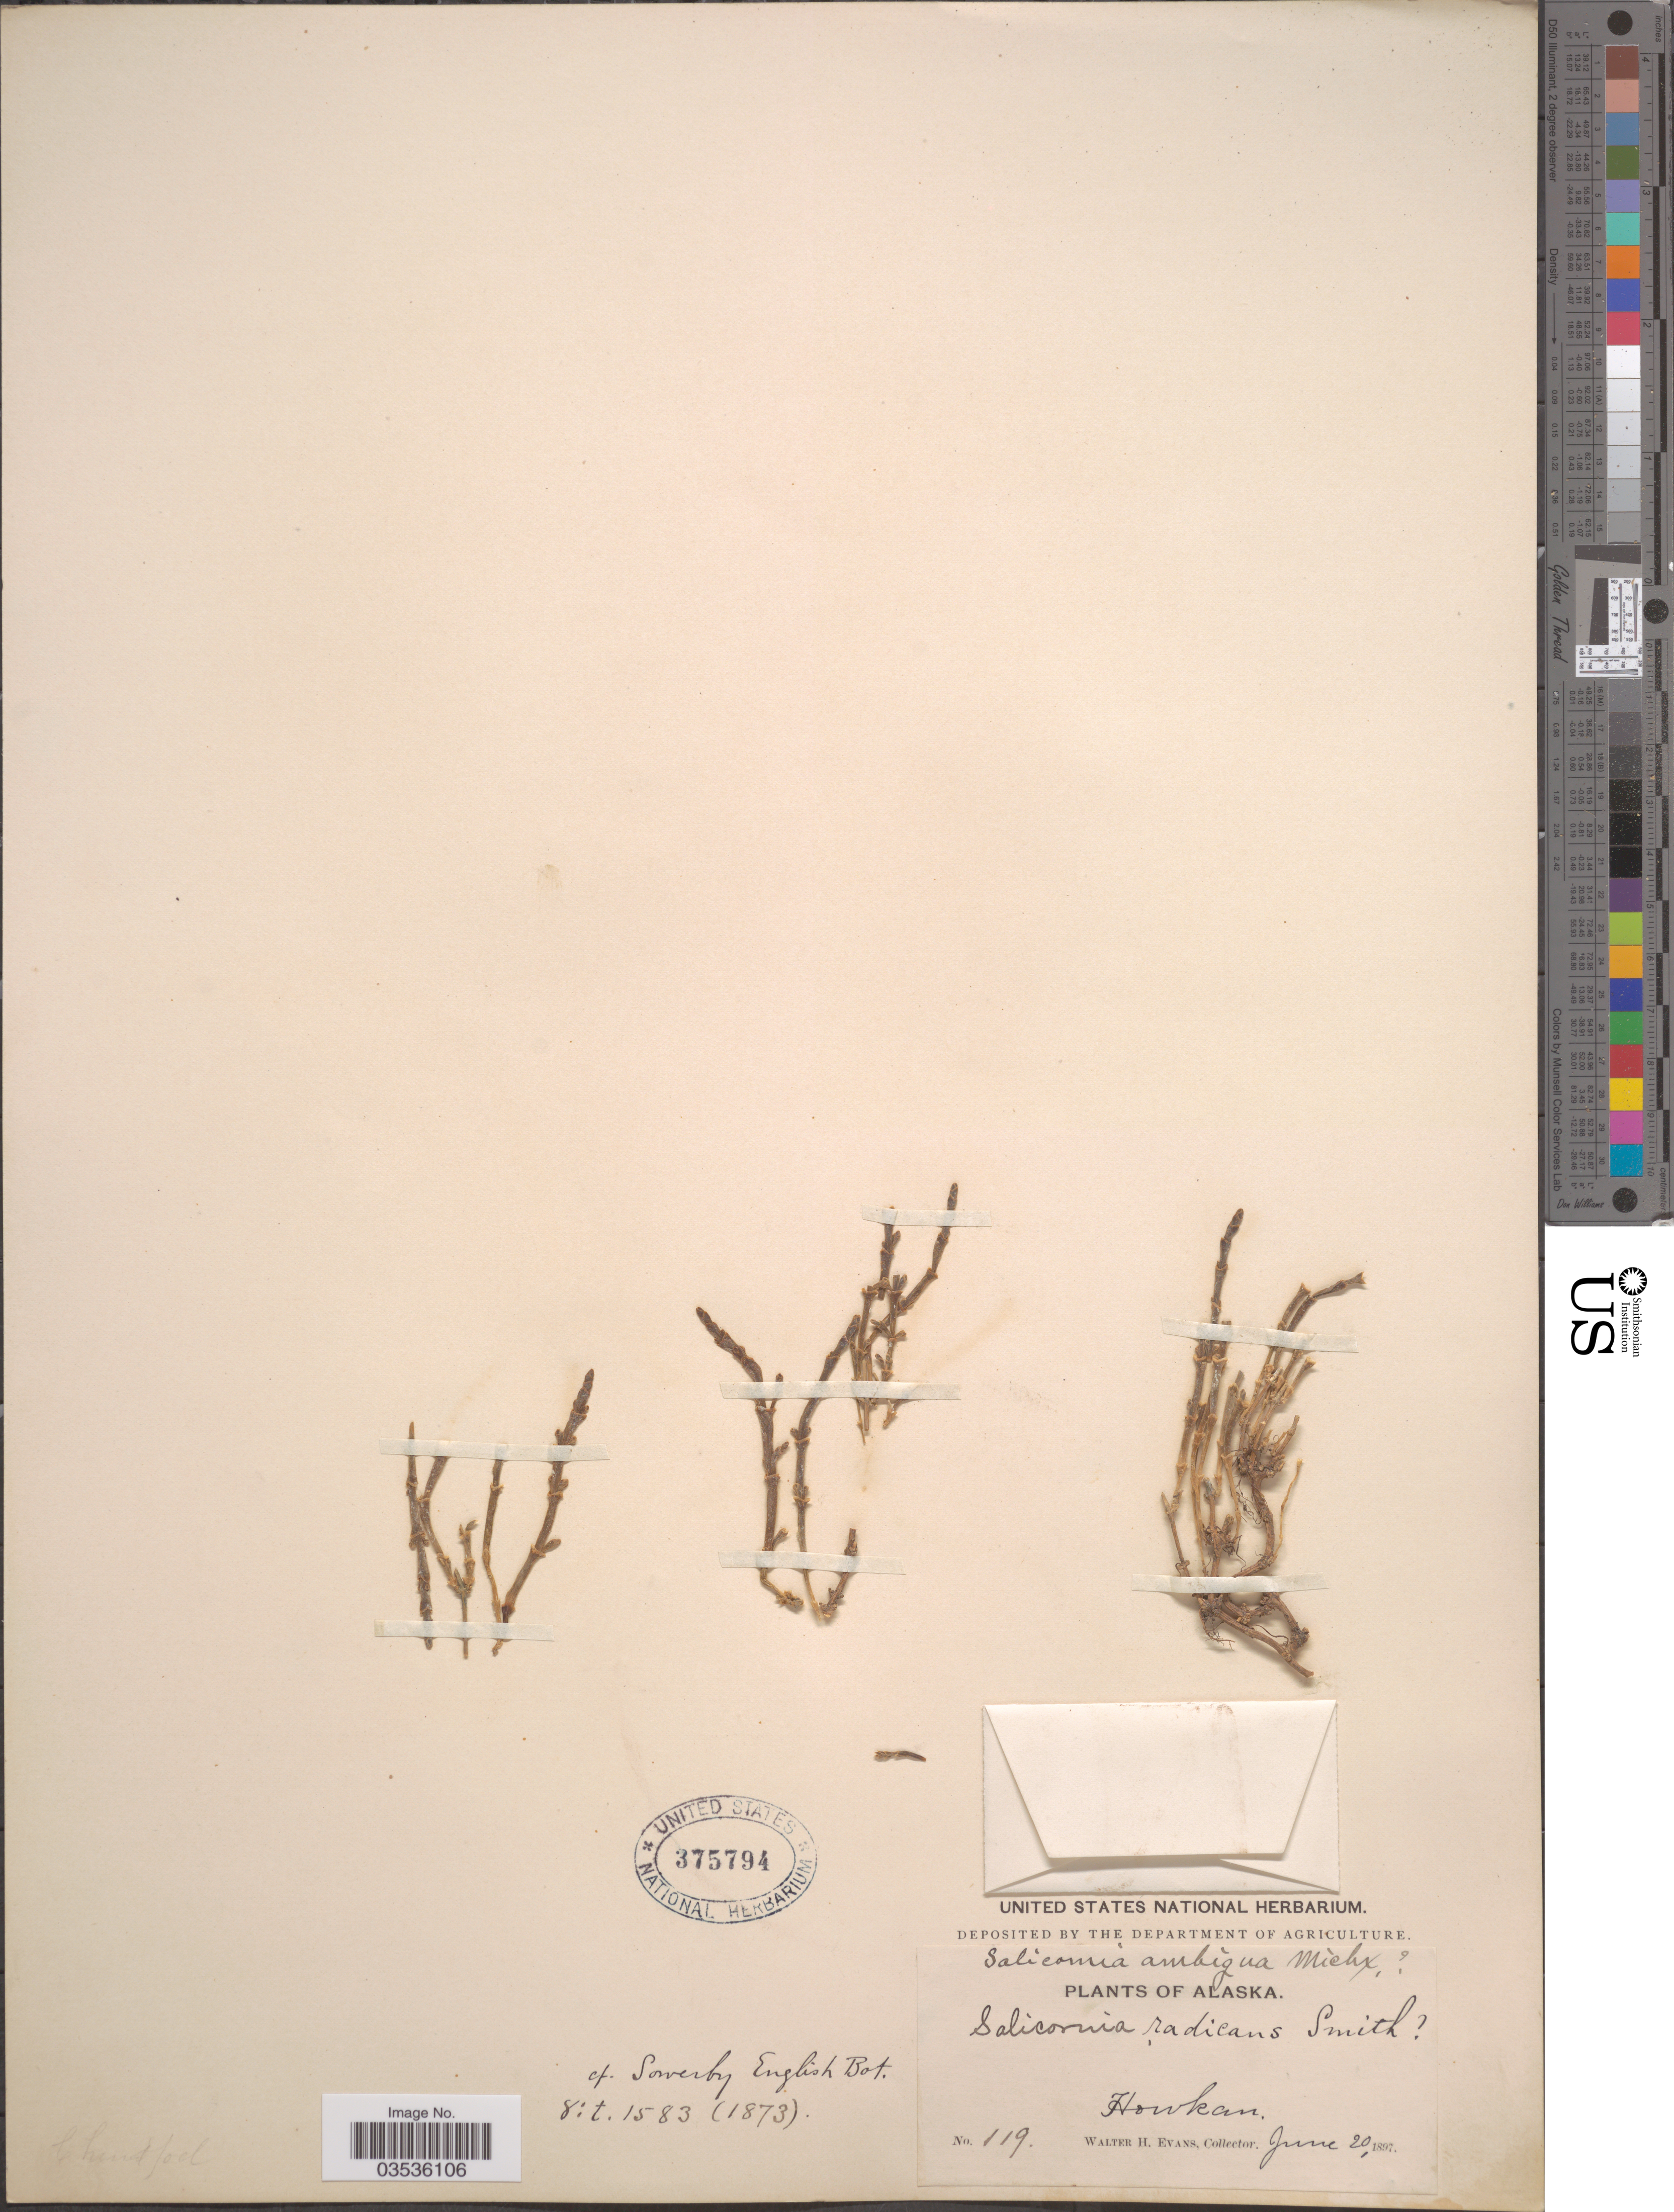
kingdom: Plantae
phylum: Tracheophyta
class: Magnoliopsida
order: Caryophyllales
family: Amaranthaceae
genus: Salicornia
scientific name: Salicornia europaea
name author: L.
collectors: W. H. Evans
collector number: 119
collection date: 1897-06-20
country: United States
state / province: Alaska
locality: Howkan.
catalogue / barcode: US 375794